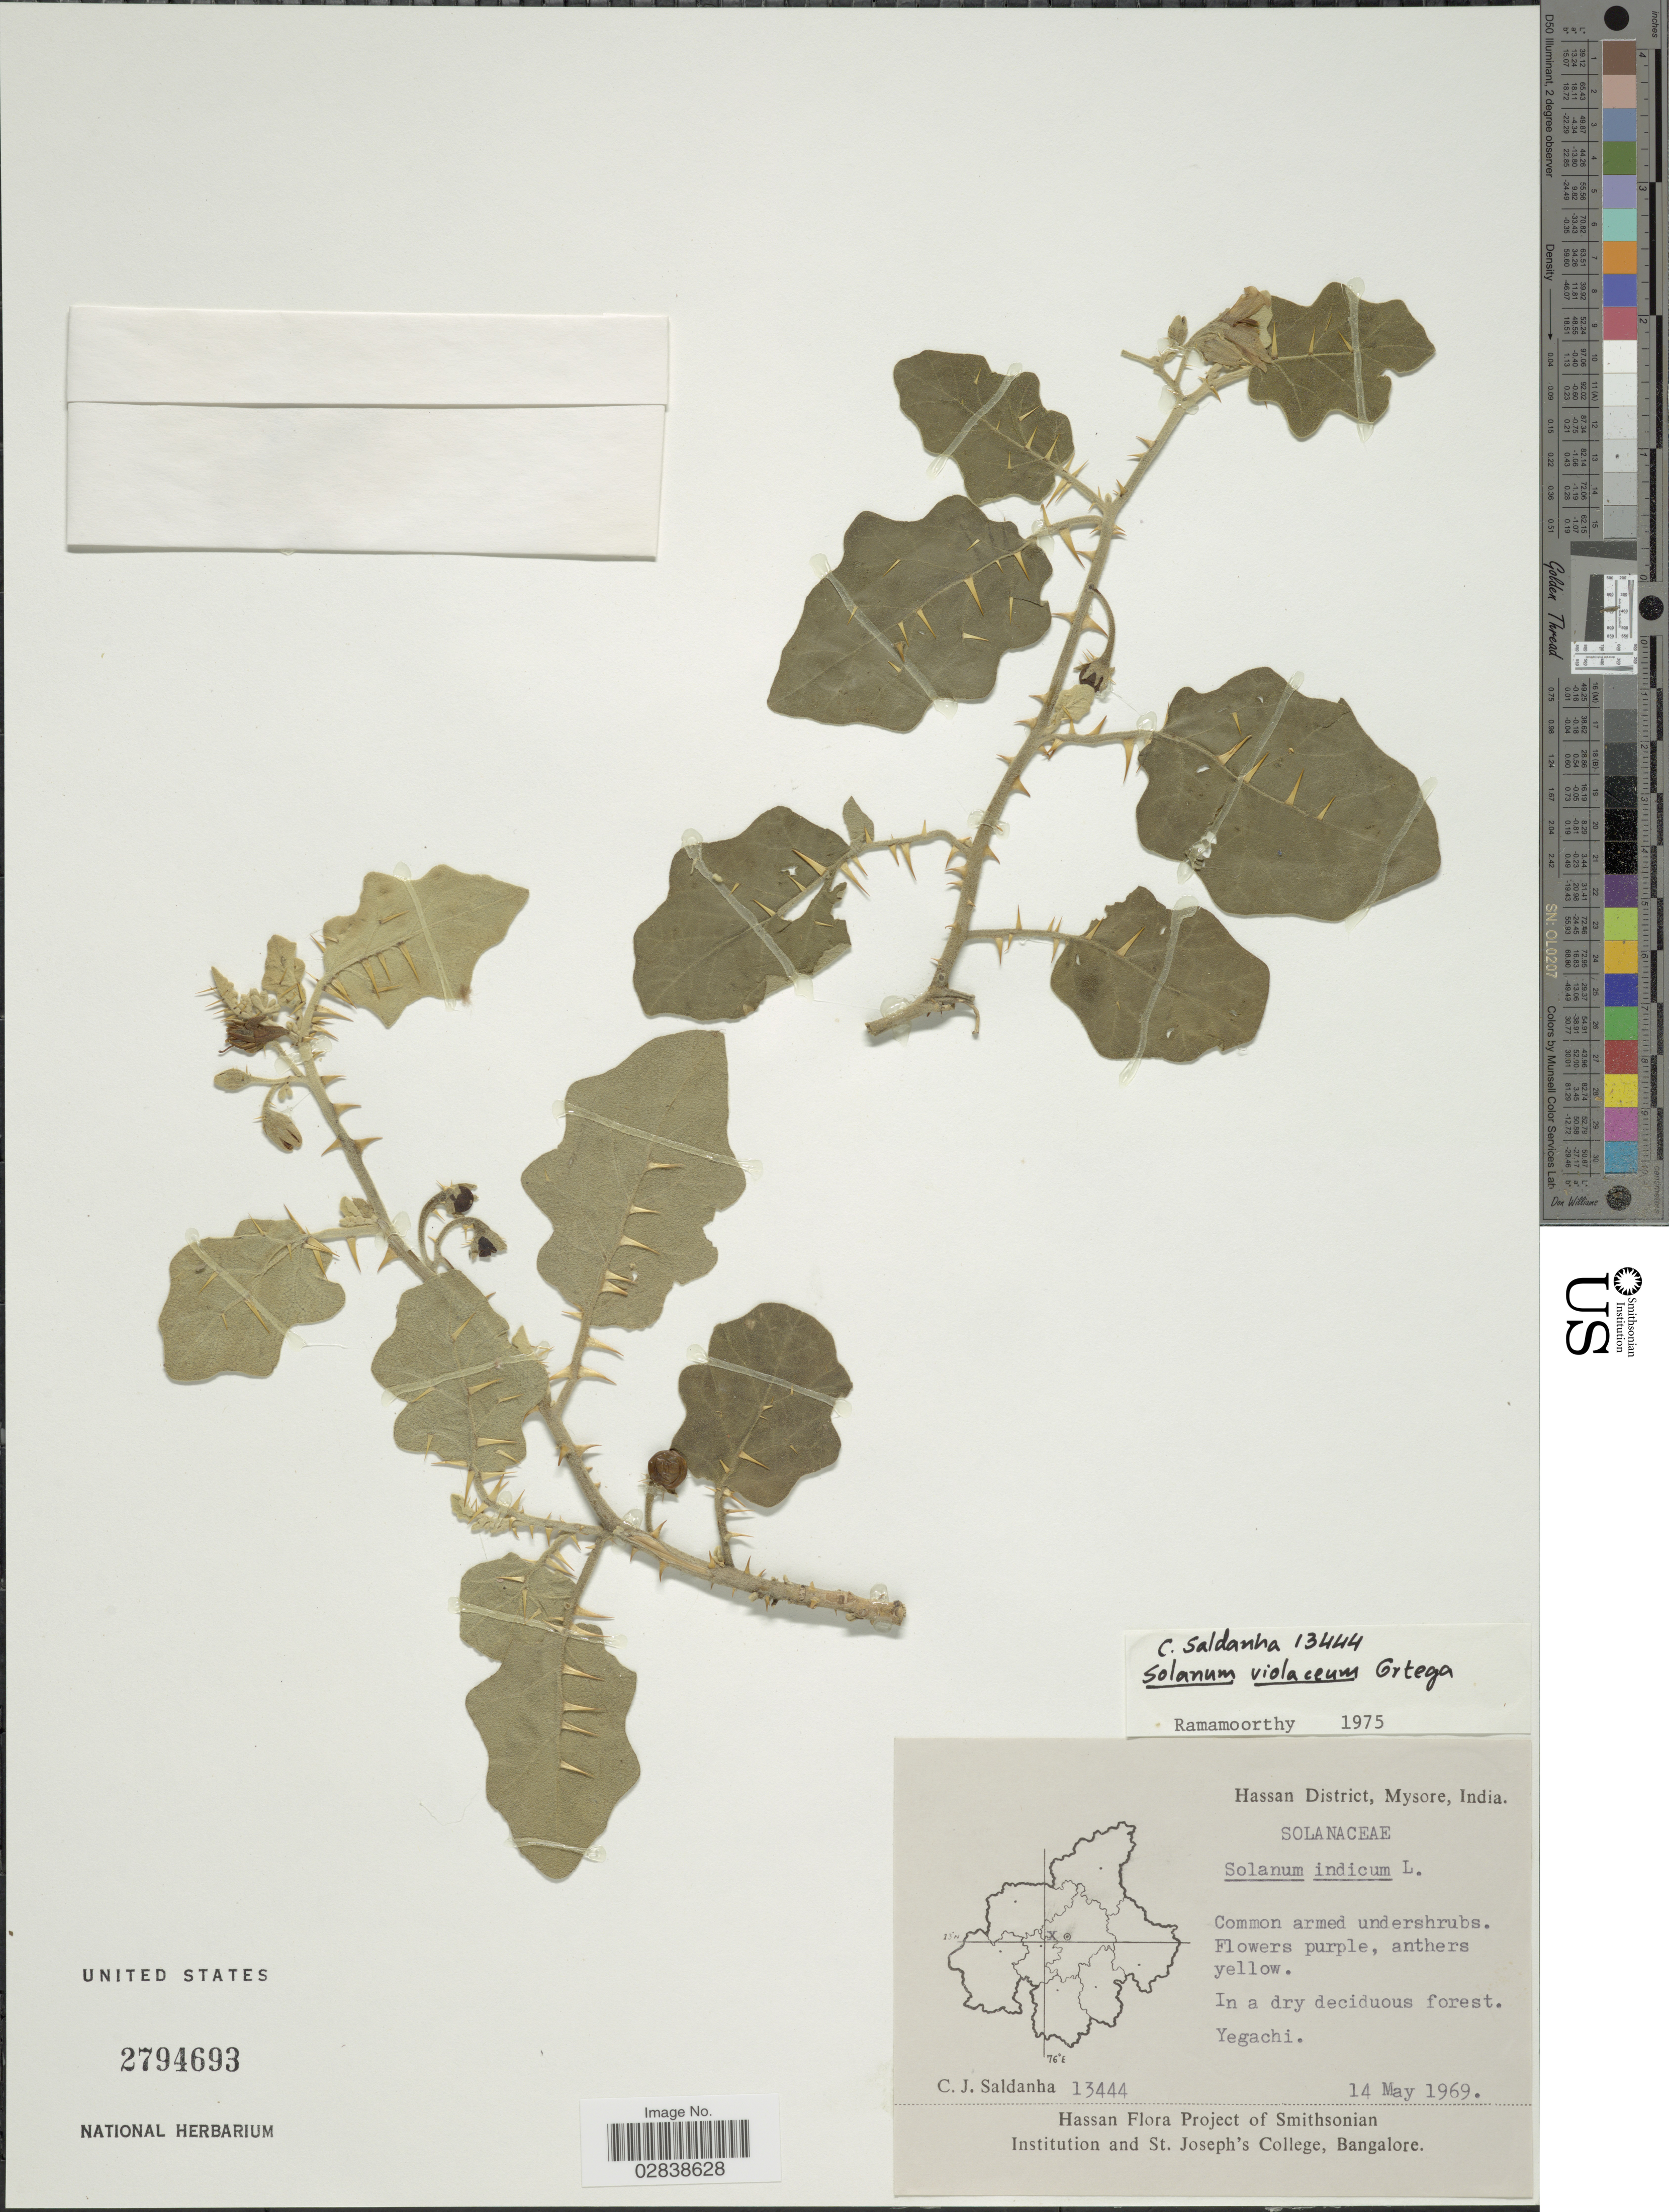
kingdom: Plantae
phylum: Tracheophyta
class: Magnoliopsida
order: Solanales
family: Solanaceae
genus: Solanum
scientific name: Solanum violaceum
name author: Ortega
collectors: C. J. Saldanha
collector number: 13444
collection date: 1969-05-14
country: India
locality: Hassan District, Mysore. Yegachi.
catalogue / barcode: US 2794693